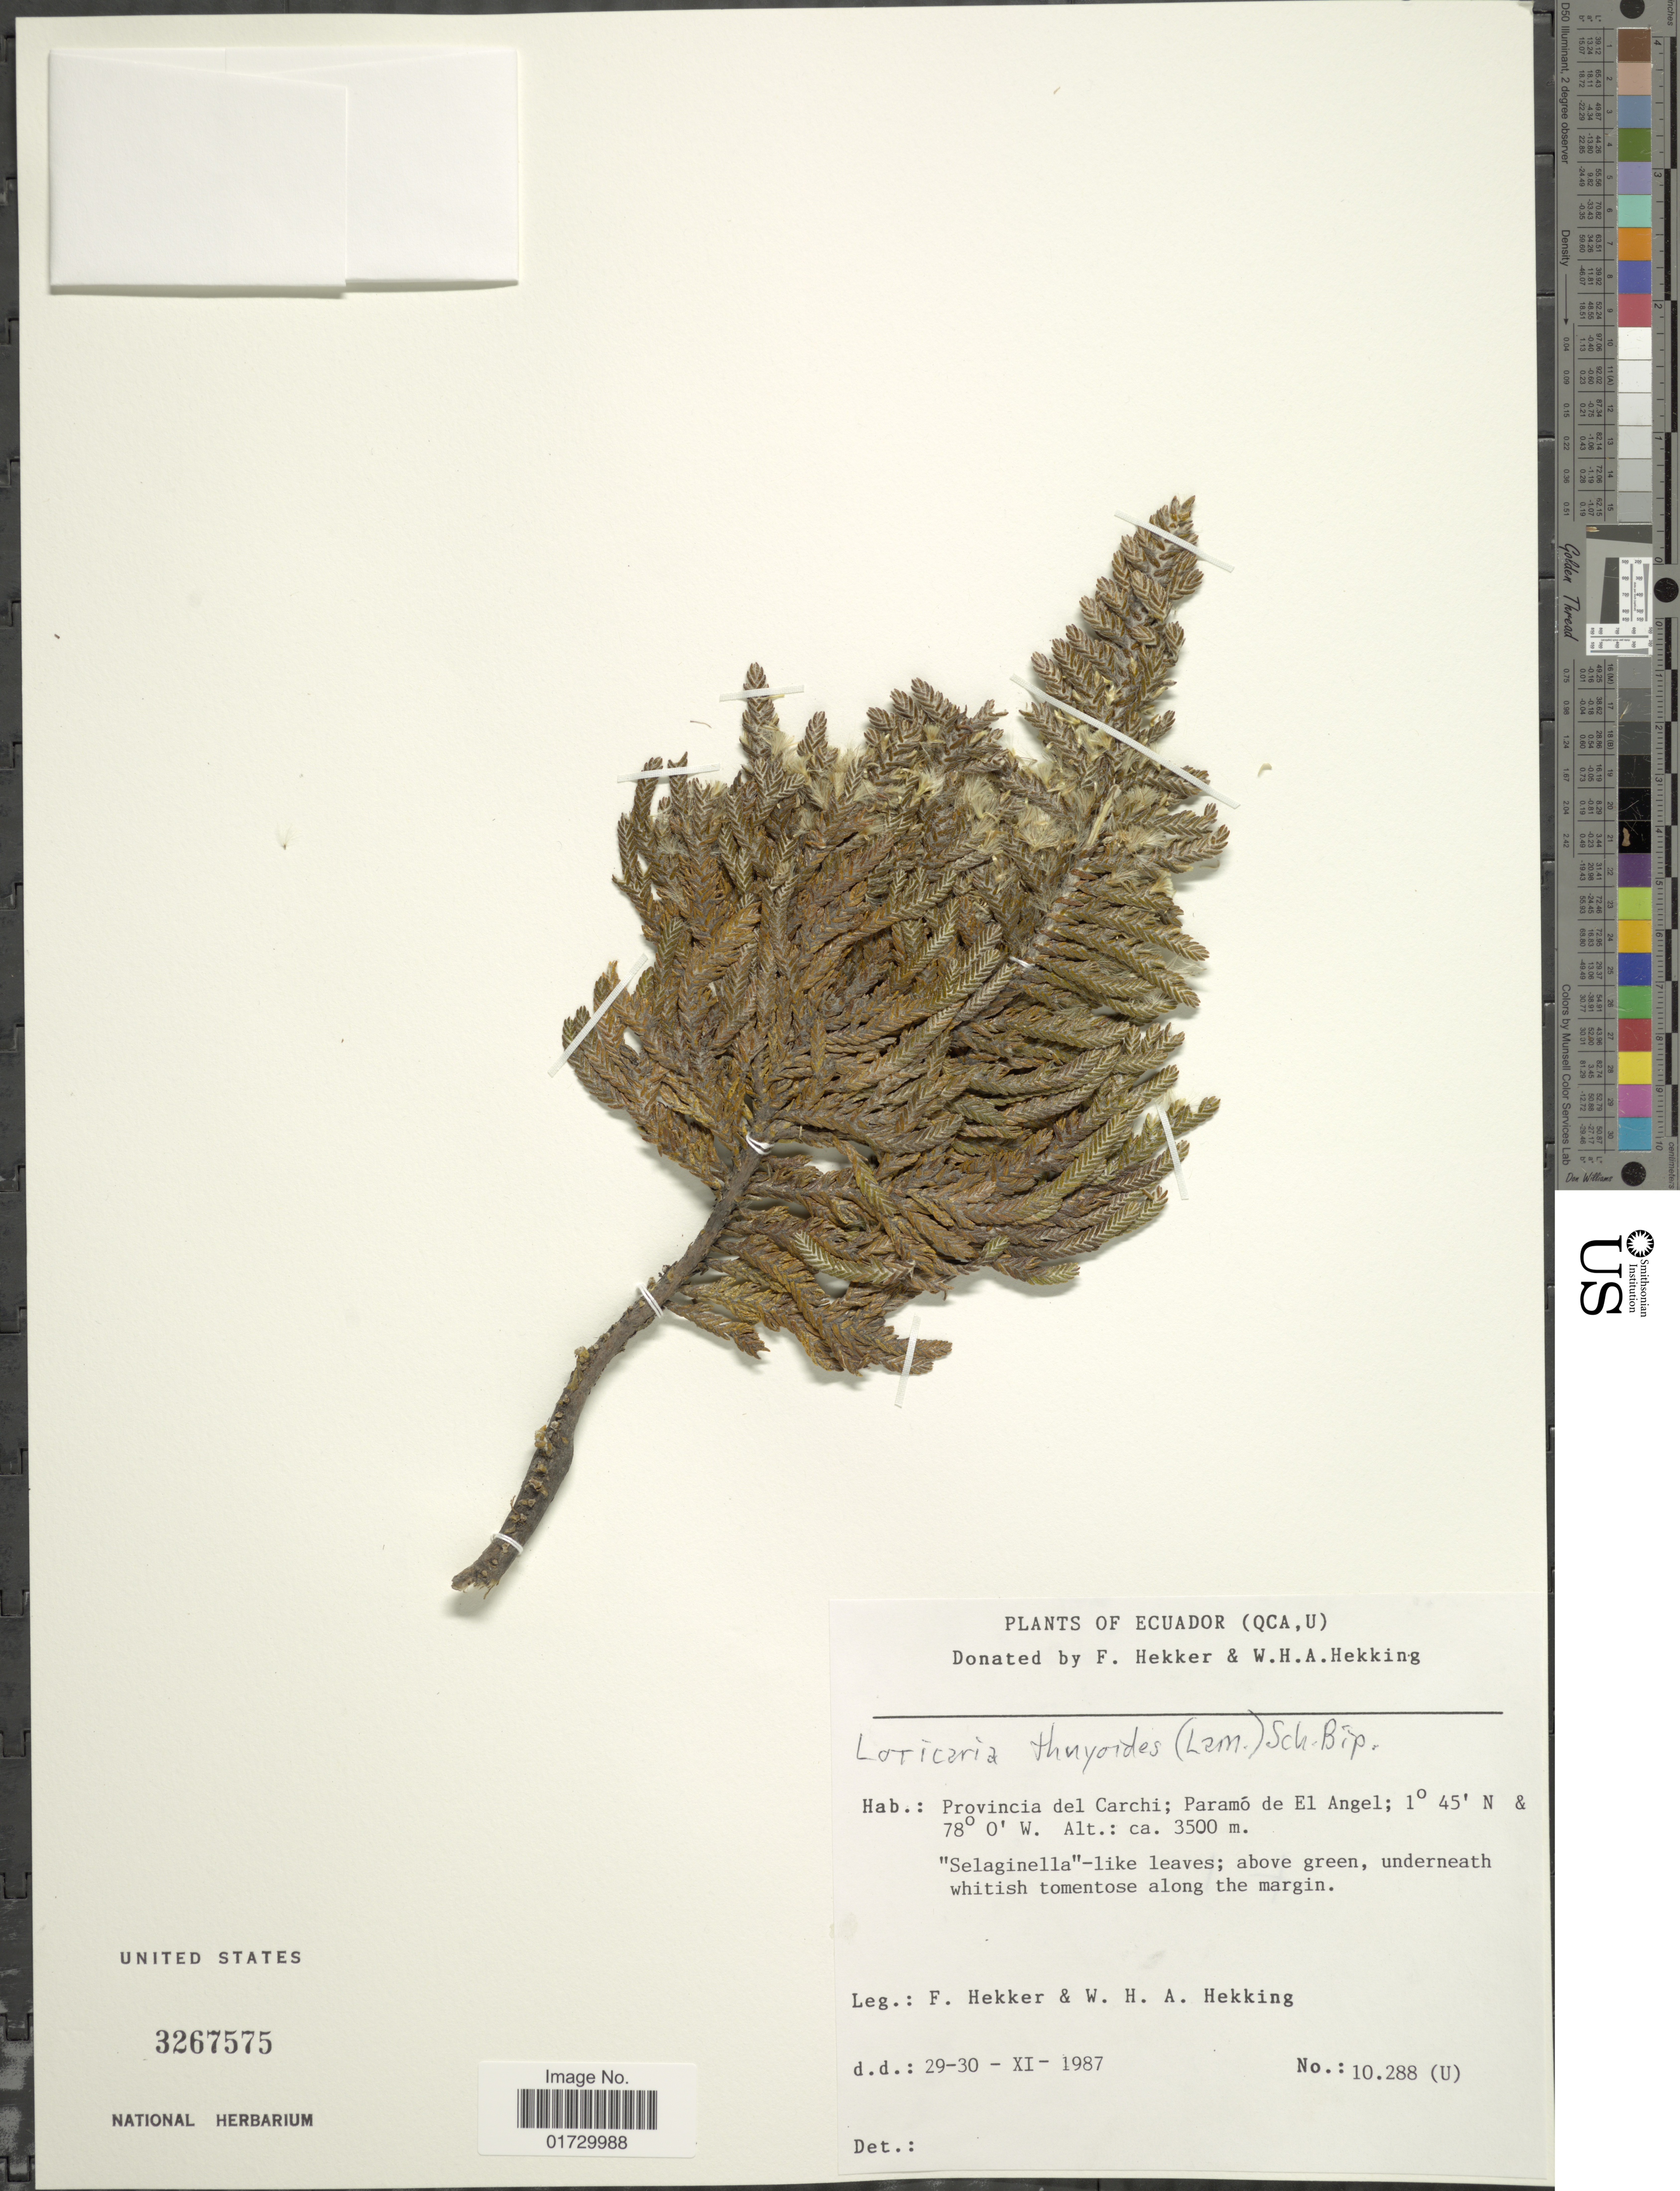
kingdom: Plantae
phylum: Tracheophyta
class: Magnoliopsida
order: Asterales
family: Asteraceae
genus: Loricaria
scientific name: Loricaria thuyoides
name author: (Lam.) Sch. Bip.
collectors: F. Hekker & W. H. A. Hekking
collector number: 10288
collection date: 1987-11-29/1987-11-30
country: Ecuador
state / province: Carchi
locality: Paramo de Enl Angel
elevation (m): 3500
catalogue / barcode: US 3267575